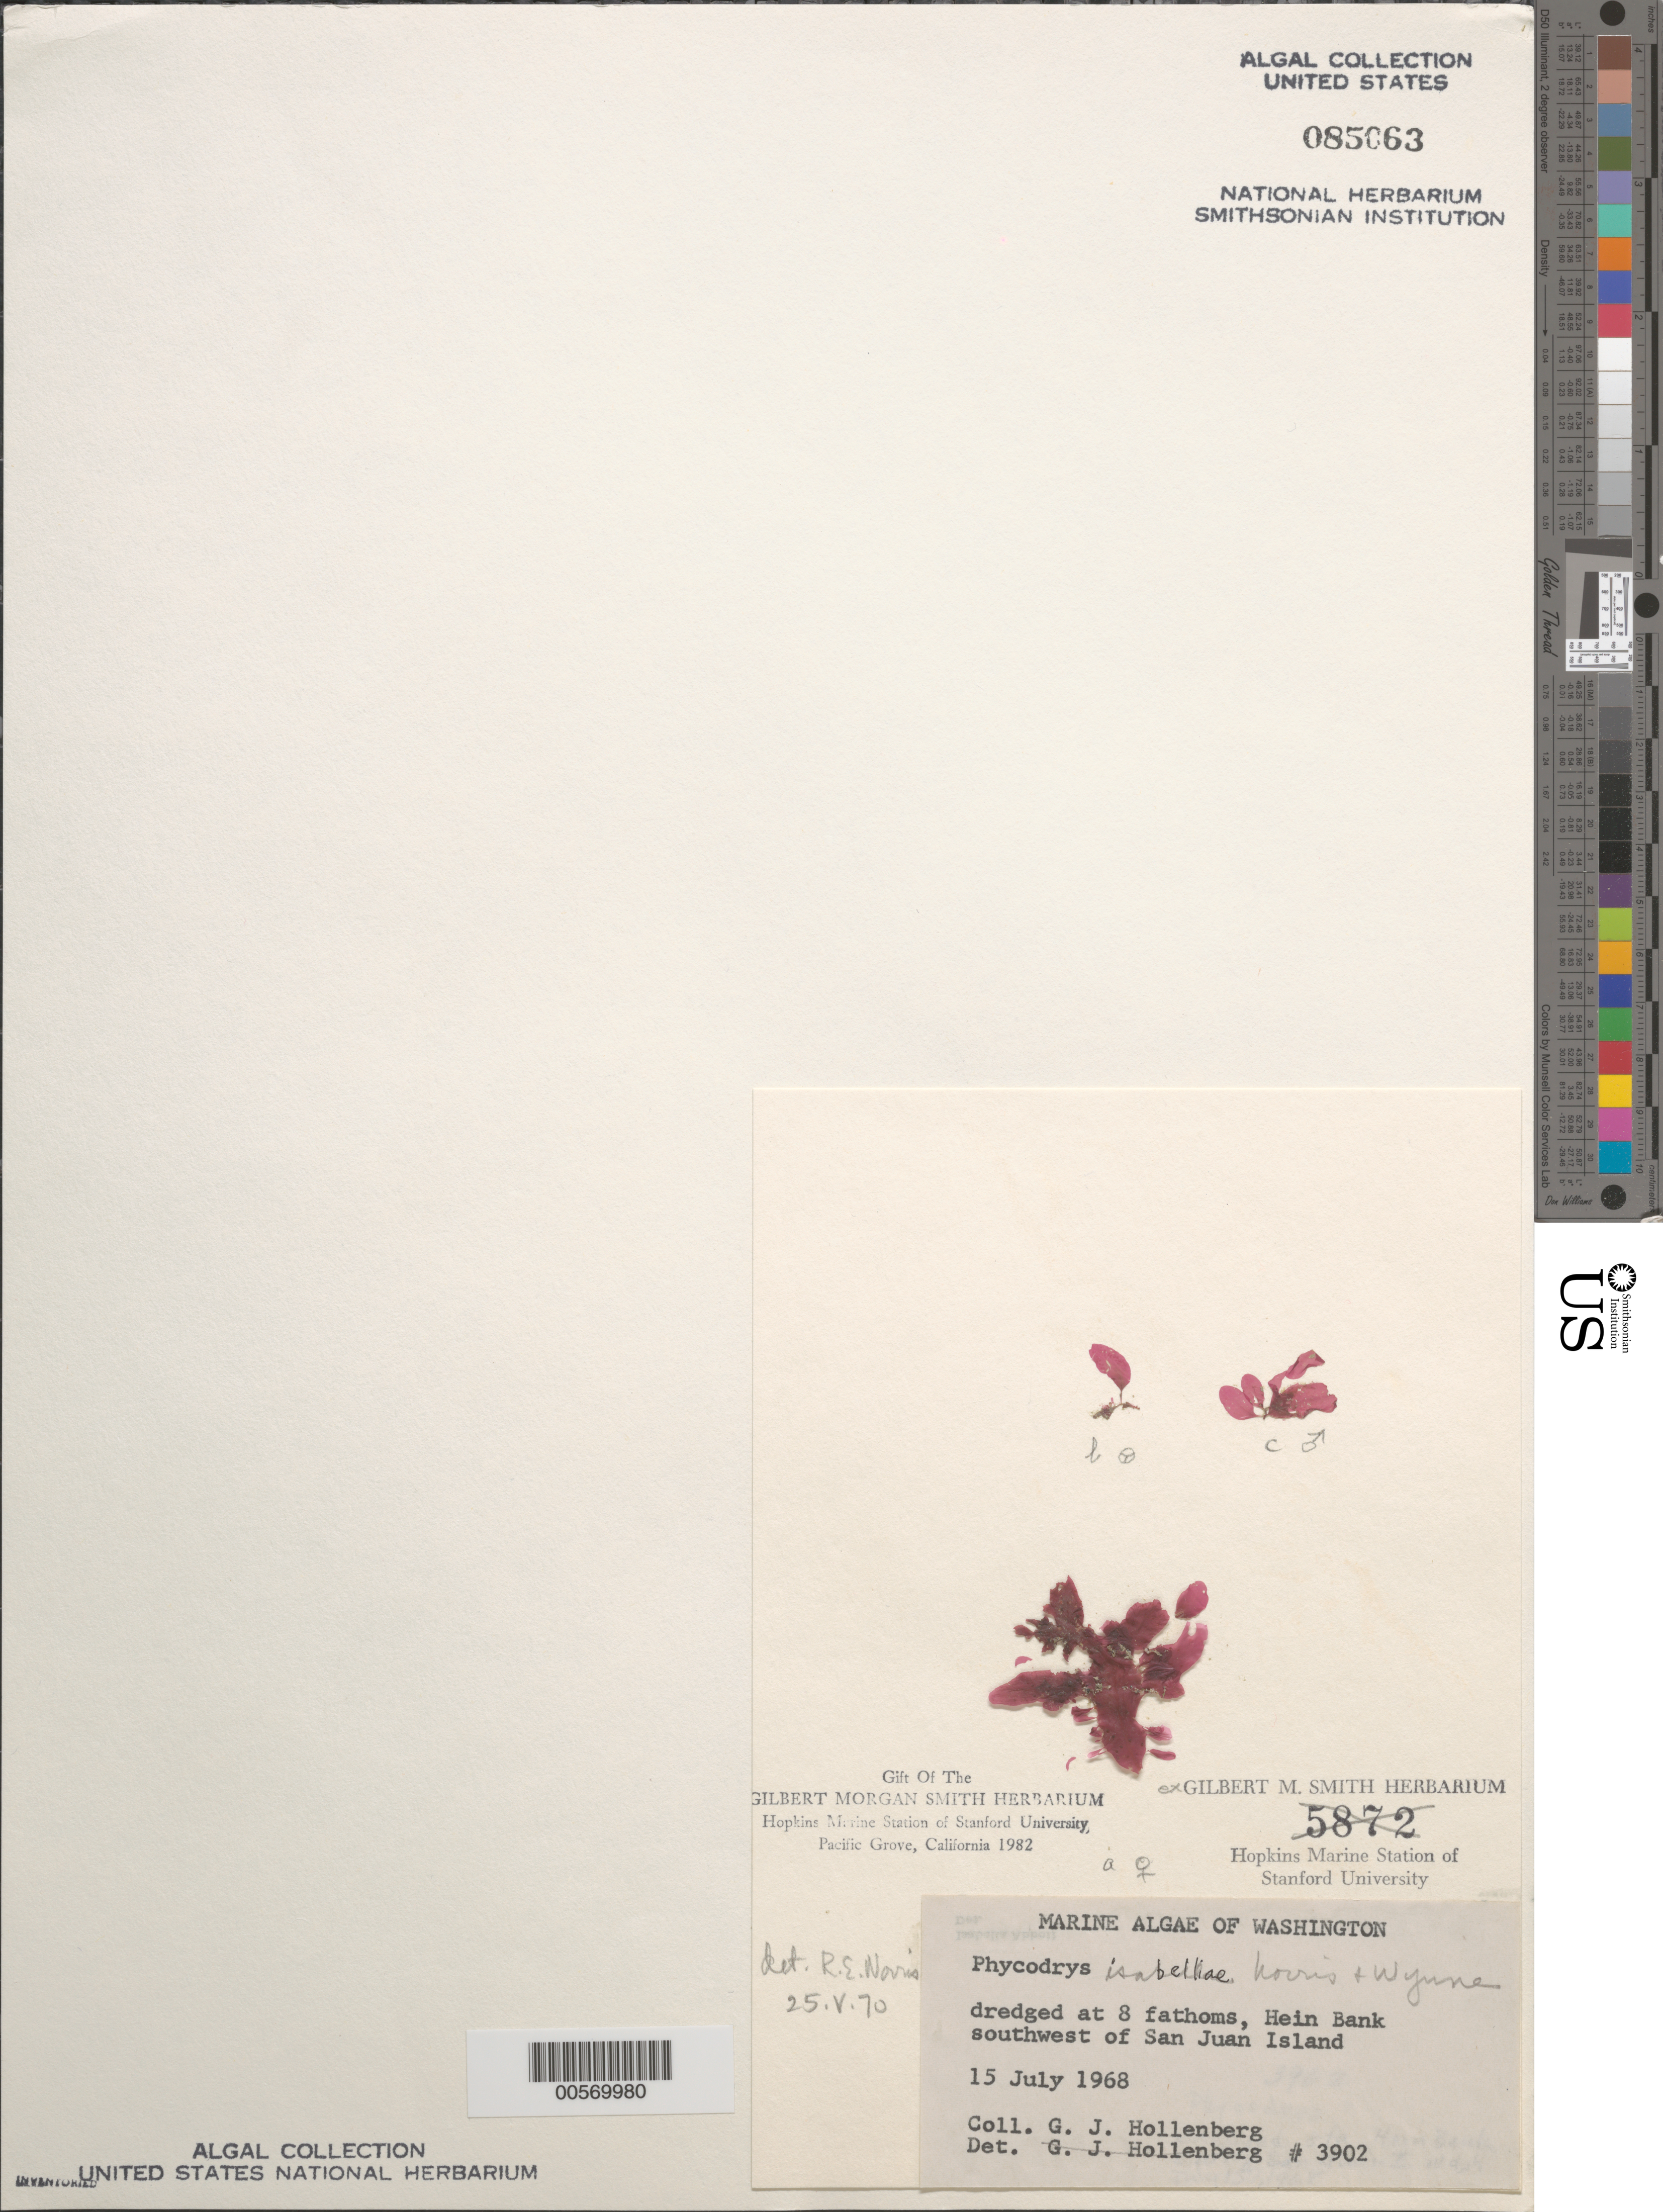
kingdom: Plantae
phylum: Rhodophyta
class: Florideophyceae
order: Ceramiales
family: Delesseriaceae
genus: Phycodrys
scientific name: Phycodrys isabelliae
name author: R.E. Norris & M.J. Wynne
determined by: Norris, R. E.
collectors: G. Hollenberg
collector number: GJH 3902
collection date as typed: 15 Jul 1968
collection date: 1968-07-15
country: United States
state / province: Washington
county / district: San Juan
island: San Juan Island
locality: Hein Bank, southwest of San Juan Island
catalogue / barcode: US 85063